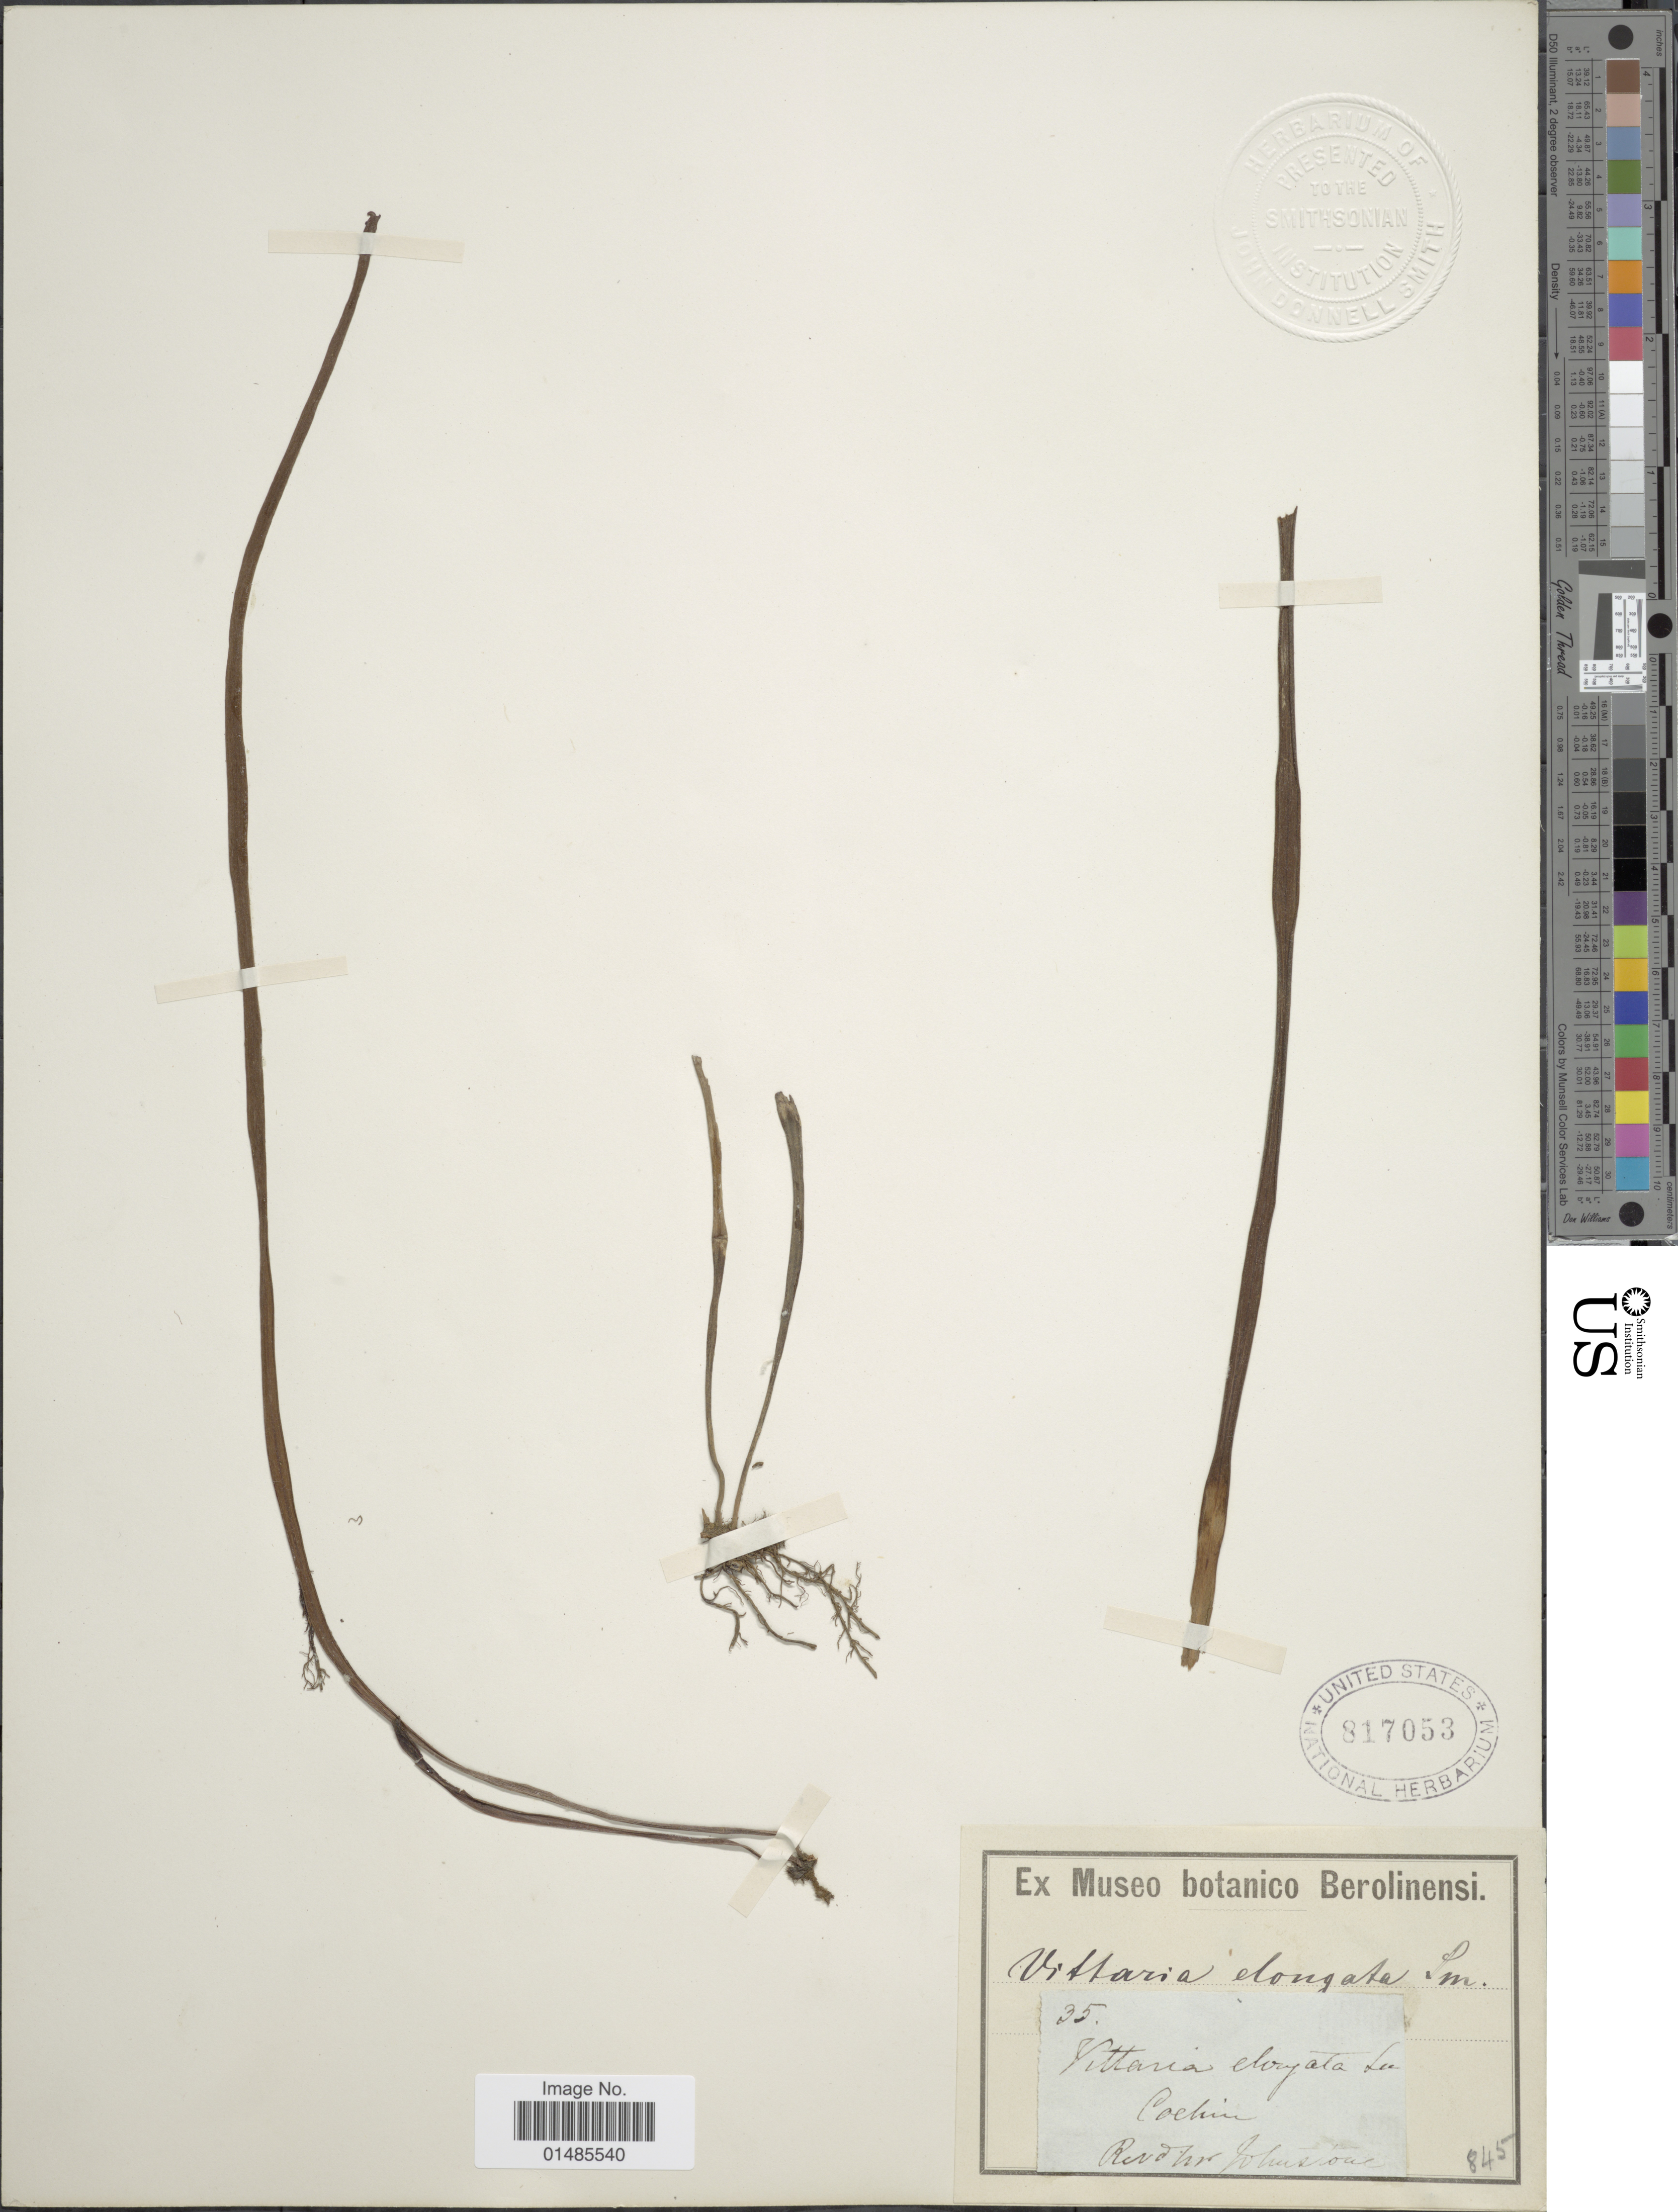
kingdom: Plantae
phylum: Tracheophyta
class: Polypodiopsida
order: Polypodiales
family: Pteridaceae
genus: Haplopteris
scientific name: Haplopteris elongata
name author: (Sw.) Crane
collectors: -. Johnstone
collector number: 35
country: India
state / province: Kerala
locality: Cochin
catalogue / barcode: US 817053